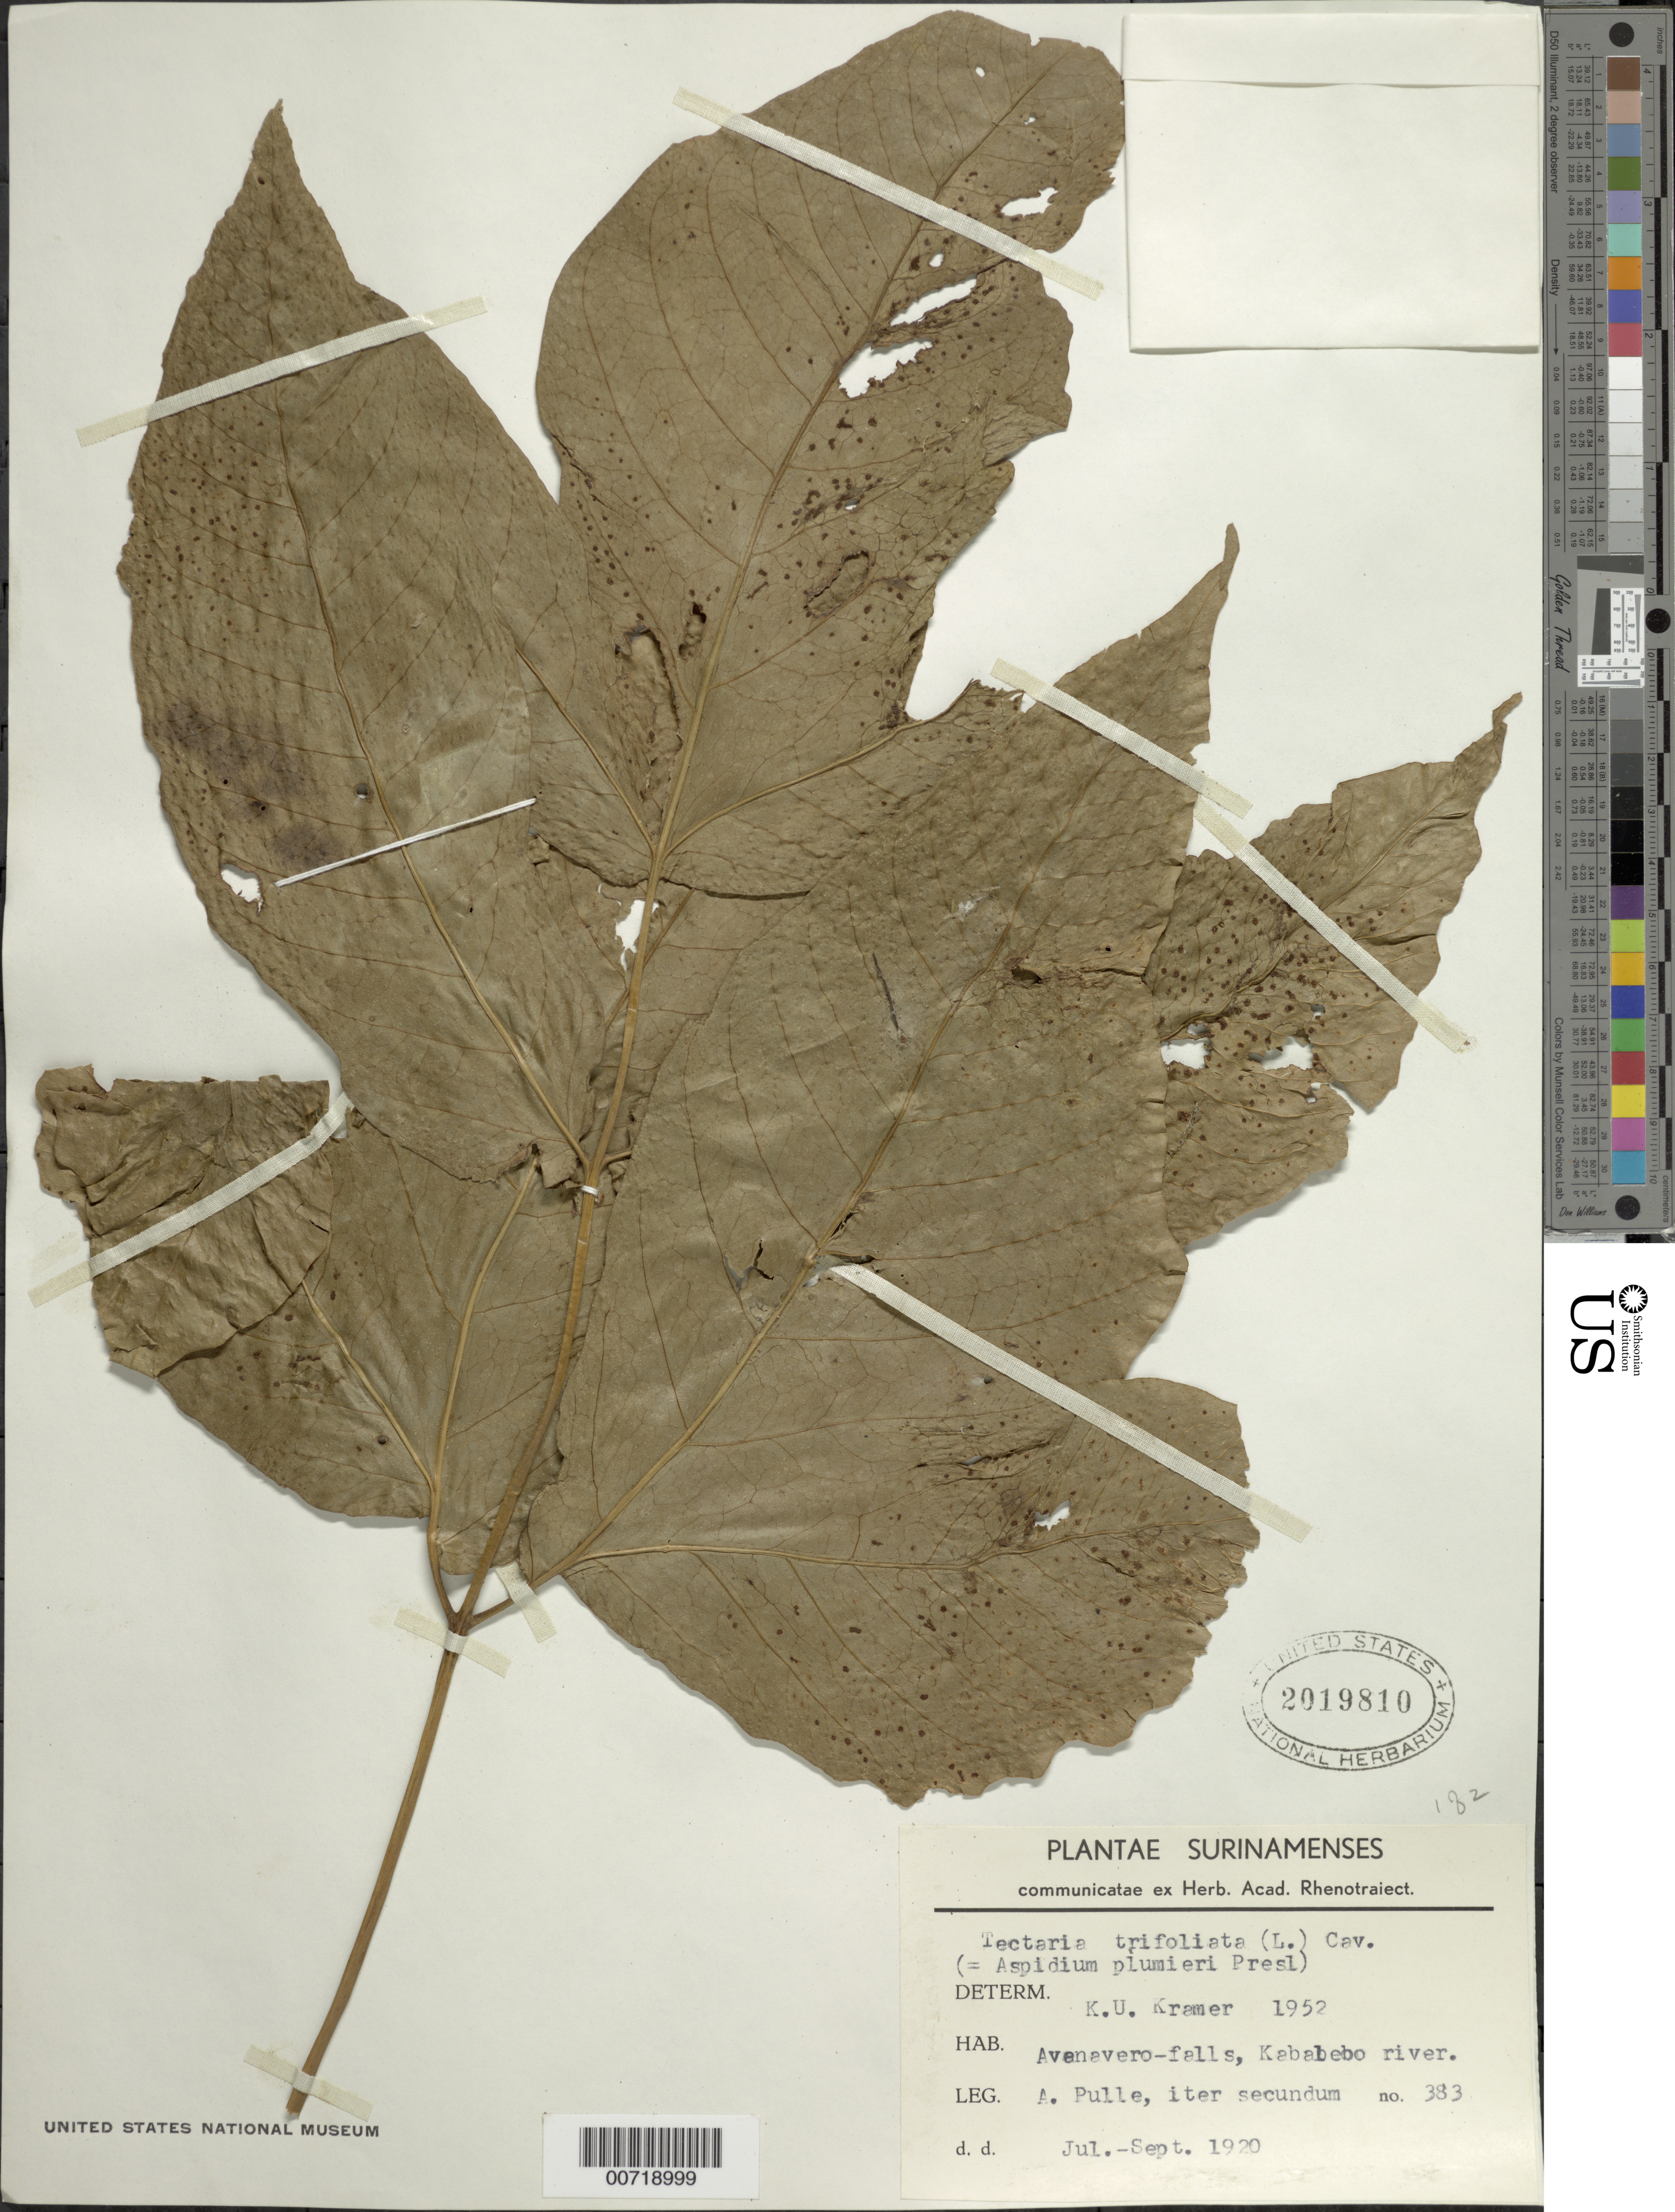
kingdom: Plantae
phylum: Tracheophyta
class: Polypodiopsida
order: Polypodiales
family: Tectariaceae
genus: Tectaria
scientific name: Tectaria trifoliata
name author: (L.) Cav.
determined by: Kramer, K. U.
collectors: A. A. Pulle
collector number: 383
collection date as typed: Jul-20 to Sep-20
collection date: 1920-07/1920-09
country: Suriname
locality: Avanavero Falls, Kabalebo R.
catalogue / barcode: US 2019810